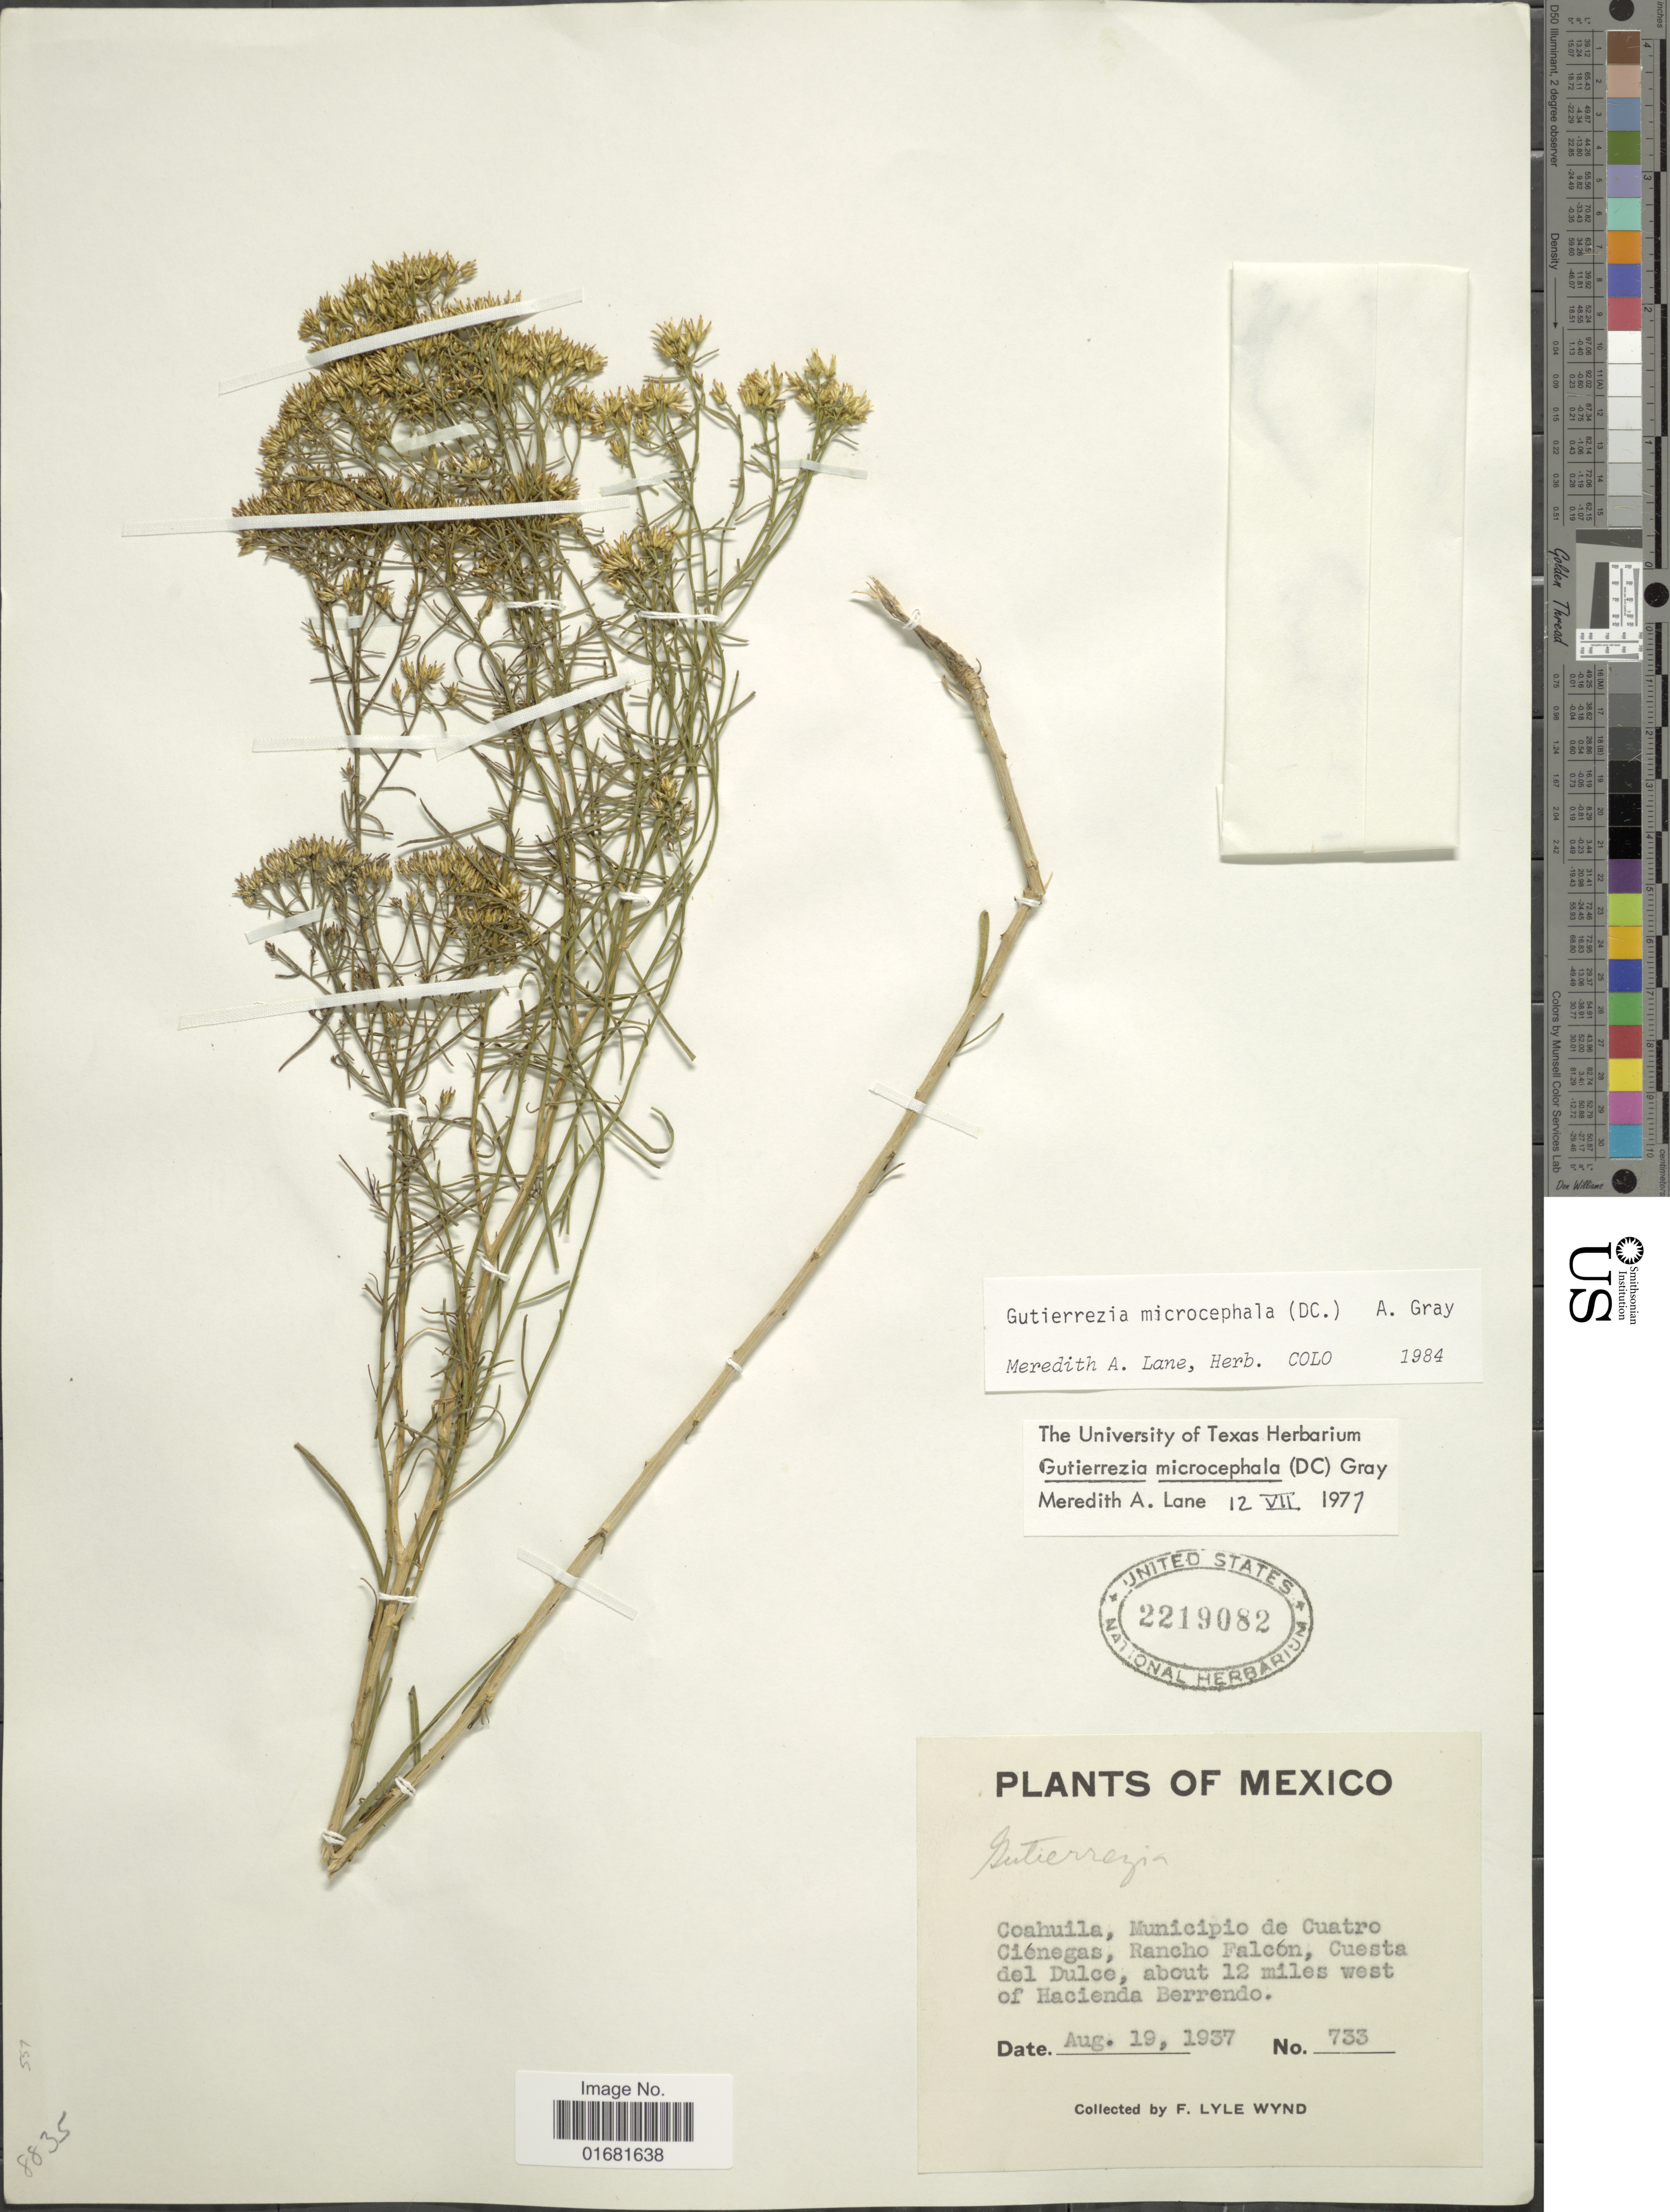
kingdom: Plantae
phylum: Tracheophyta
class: Magnoliopsida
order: Asterales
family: Asteraceae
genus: Gutierrezia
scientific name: Gutierrezia microcephala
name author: (DC.) A. Gray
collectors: F. L. Wynd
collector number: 733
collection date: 1937-08-19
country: Mexico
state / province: Coahuila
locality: Municipio de Cuatro Ciénegas, Rancho Falcón, Cuesta del Dulce, about 12 miles west of Hacienda Berrendo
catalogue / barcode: US 2219082